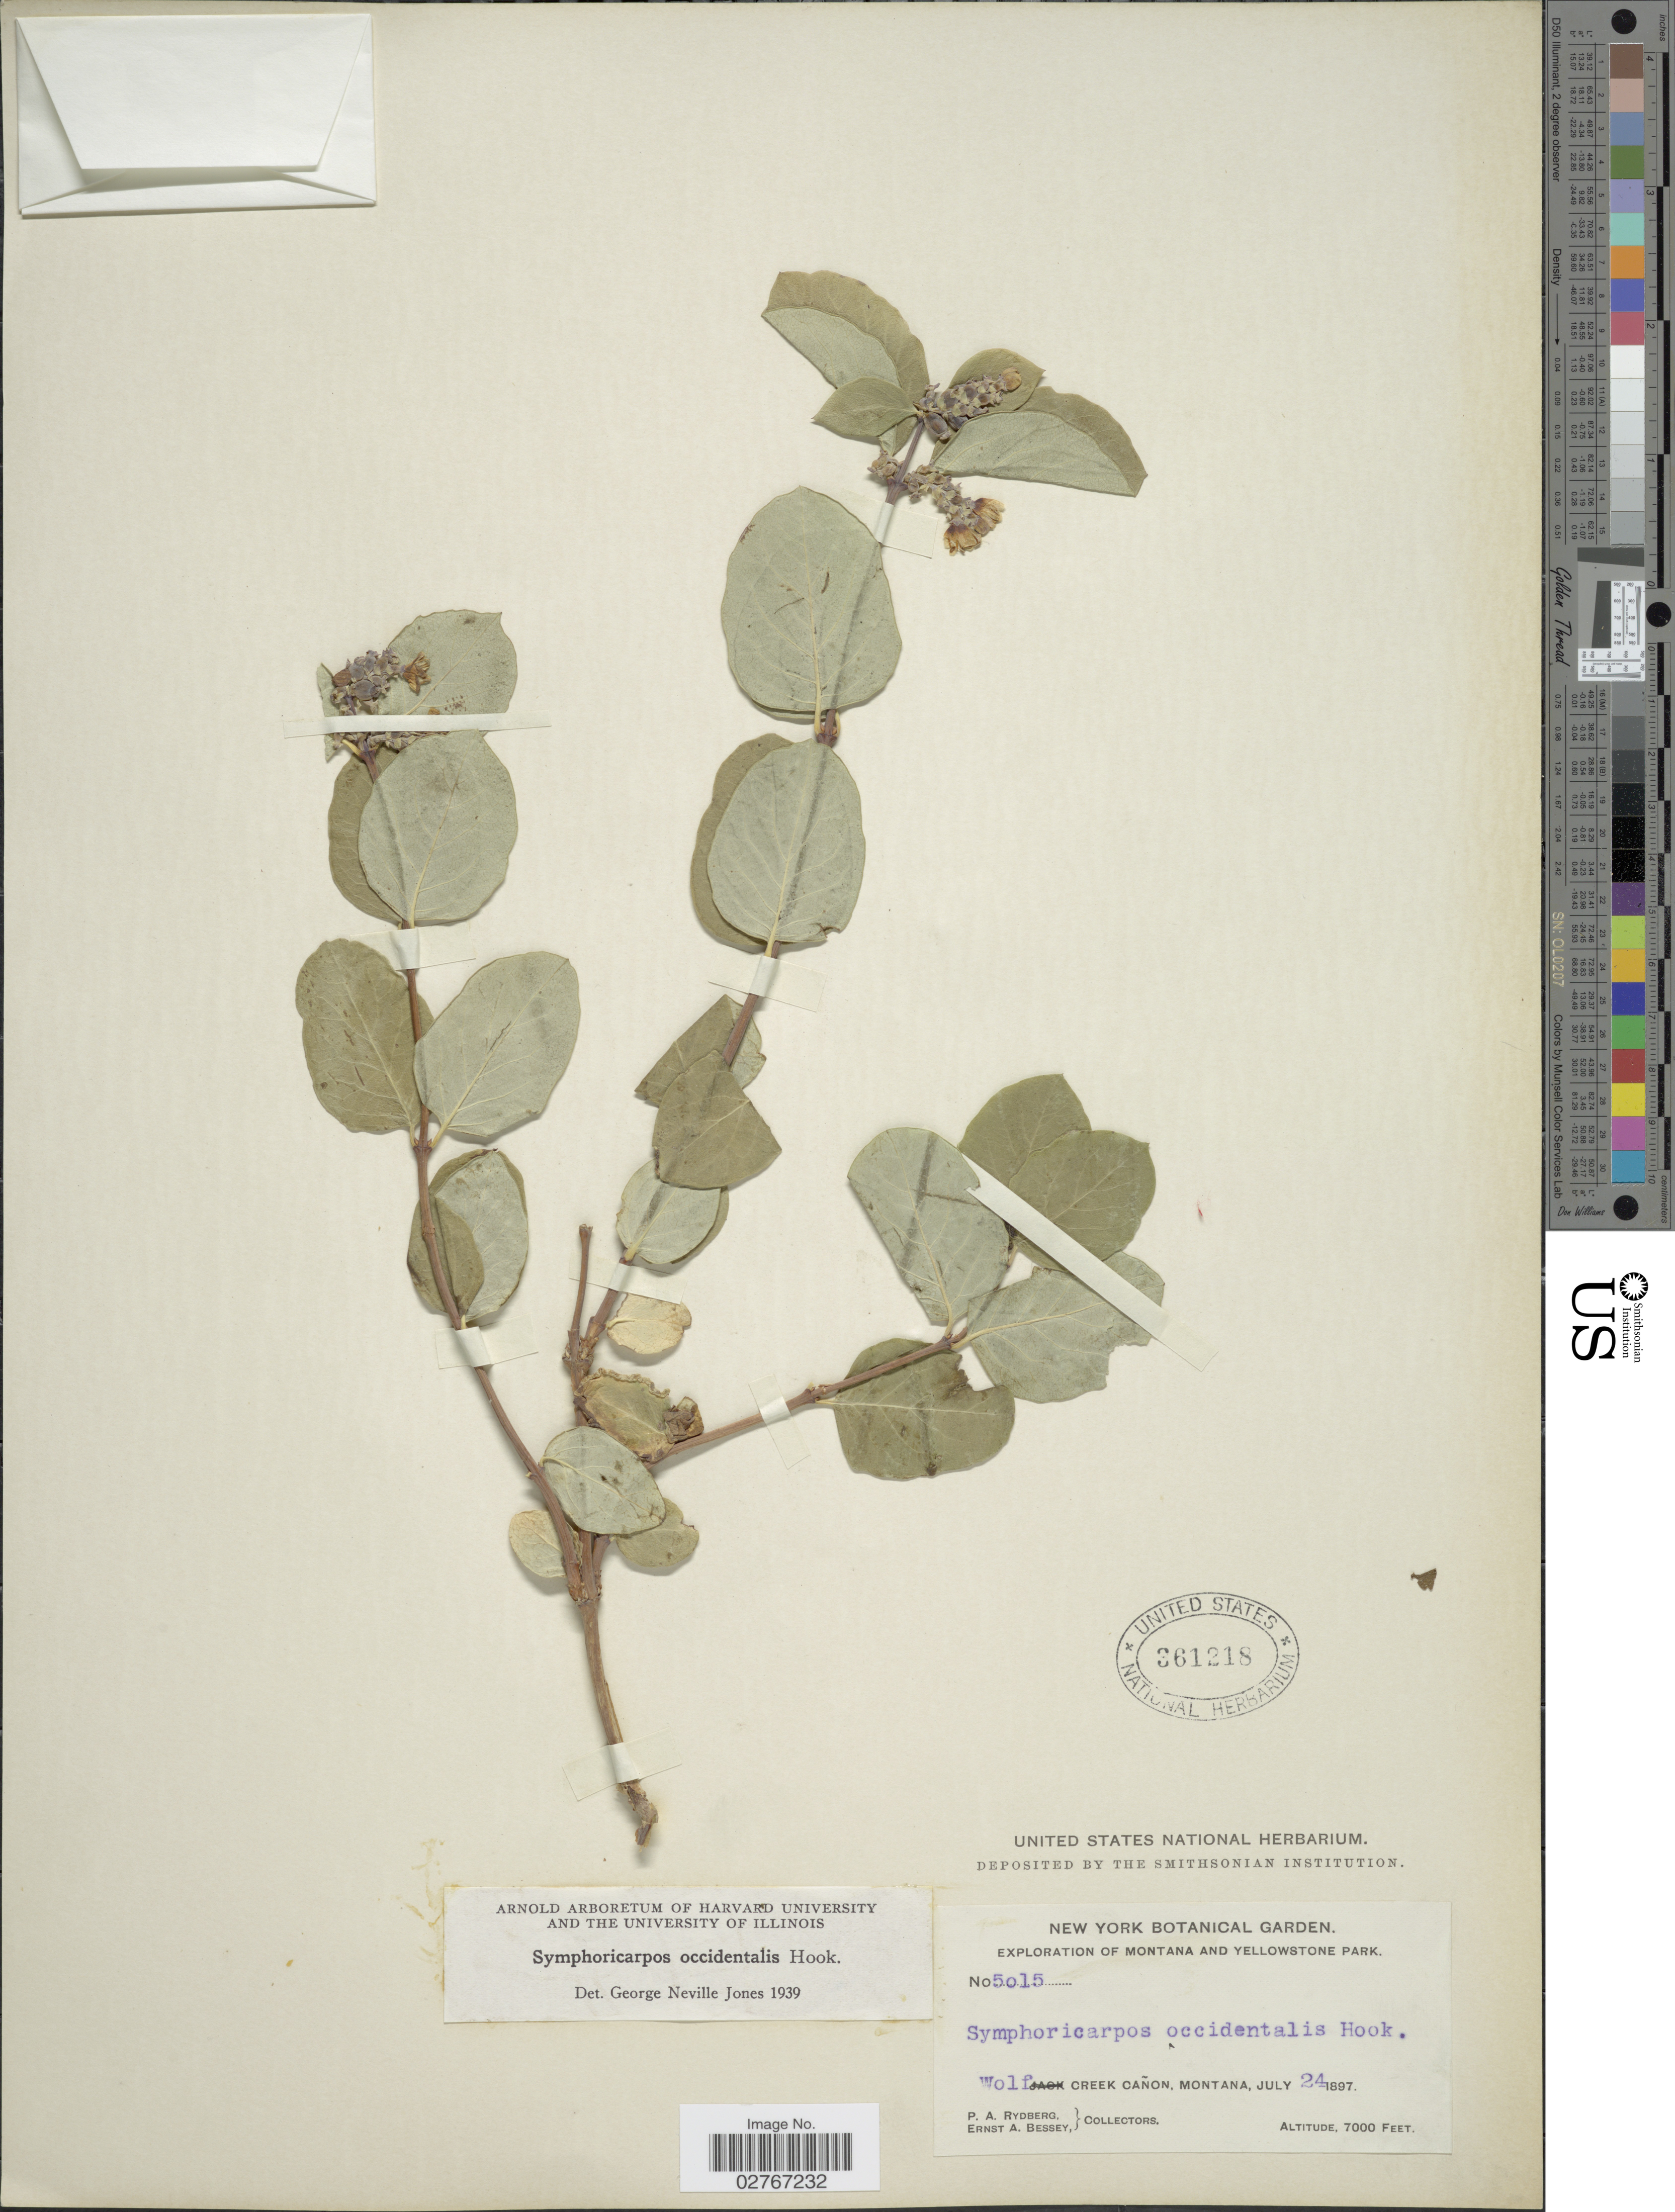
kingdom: Plantae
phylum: Tracheophyta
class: Magnoliopsida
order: Dipsacales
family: Caprifoliaceae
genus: Symphoricarpos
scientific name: Symphoricarpos occidentalis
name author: (R. Br.) Hook.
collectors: P. A. Rydberg & E. A. Bessey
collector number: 5015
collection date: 1897-07-24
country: United States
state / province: Montana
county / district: Madison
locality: Yellowstone Park, Wolf Creek Cañon.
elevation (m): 2134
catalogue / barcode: US 361218